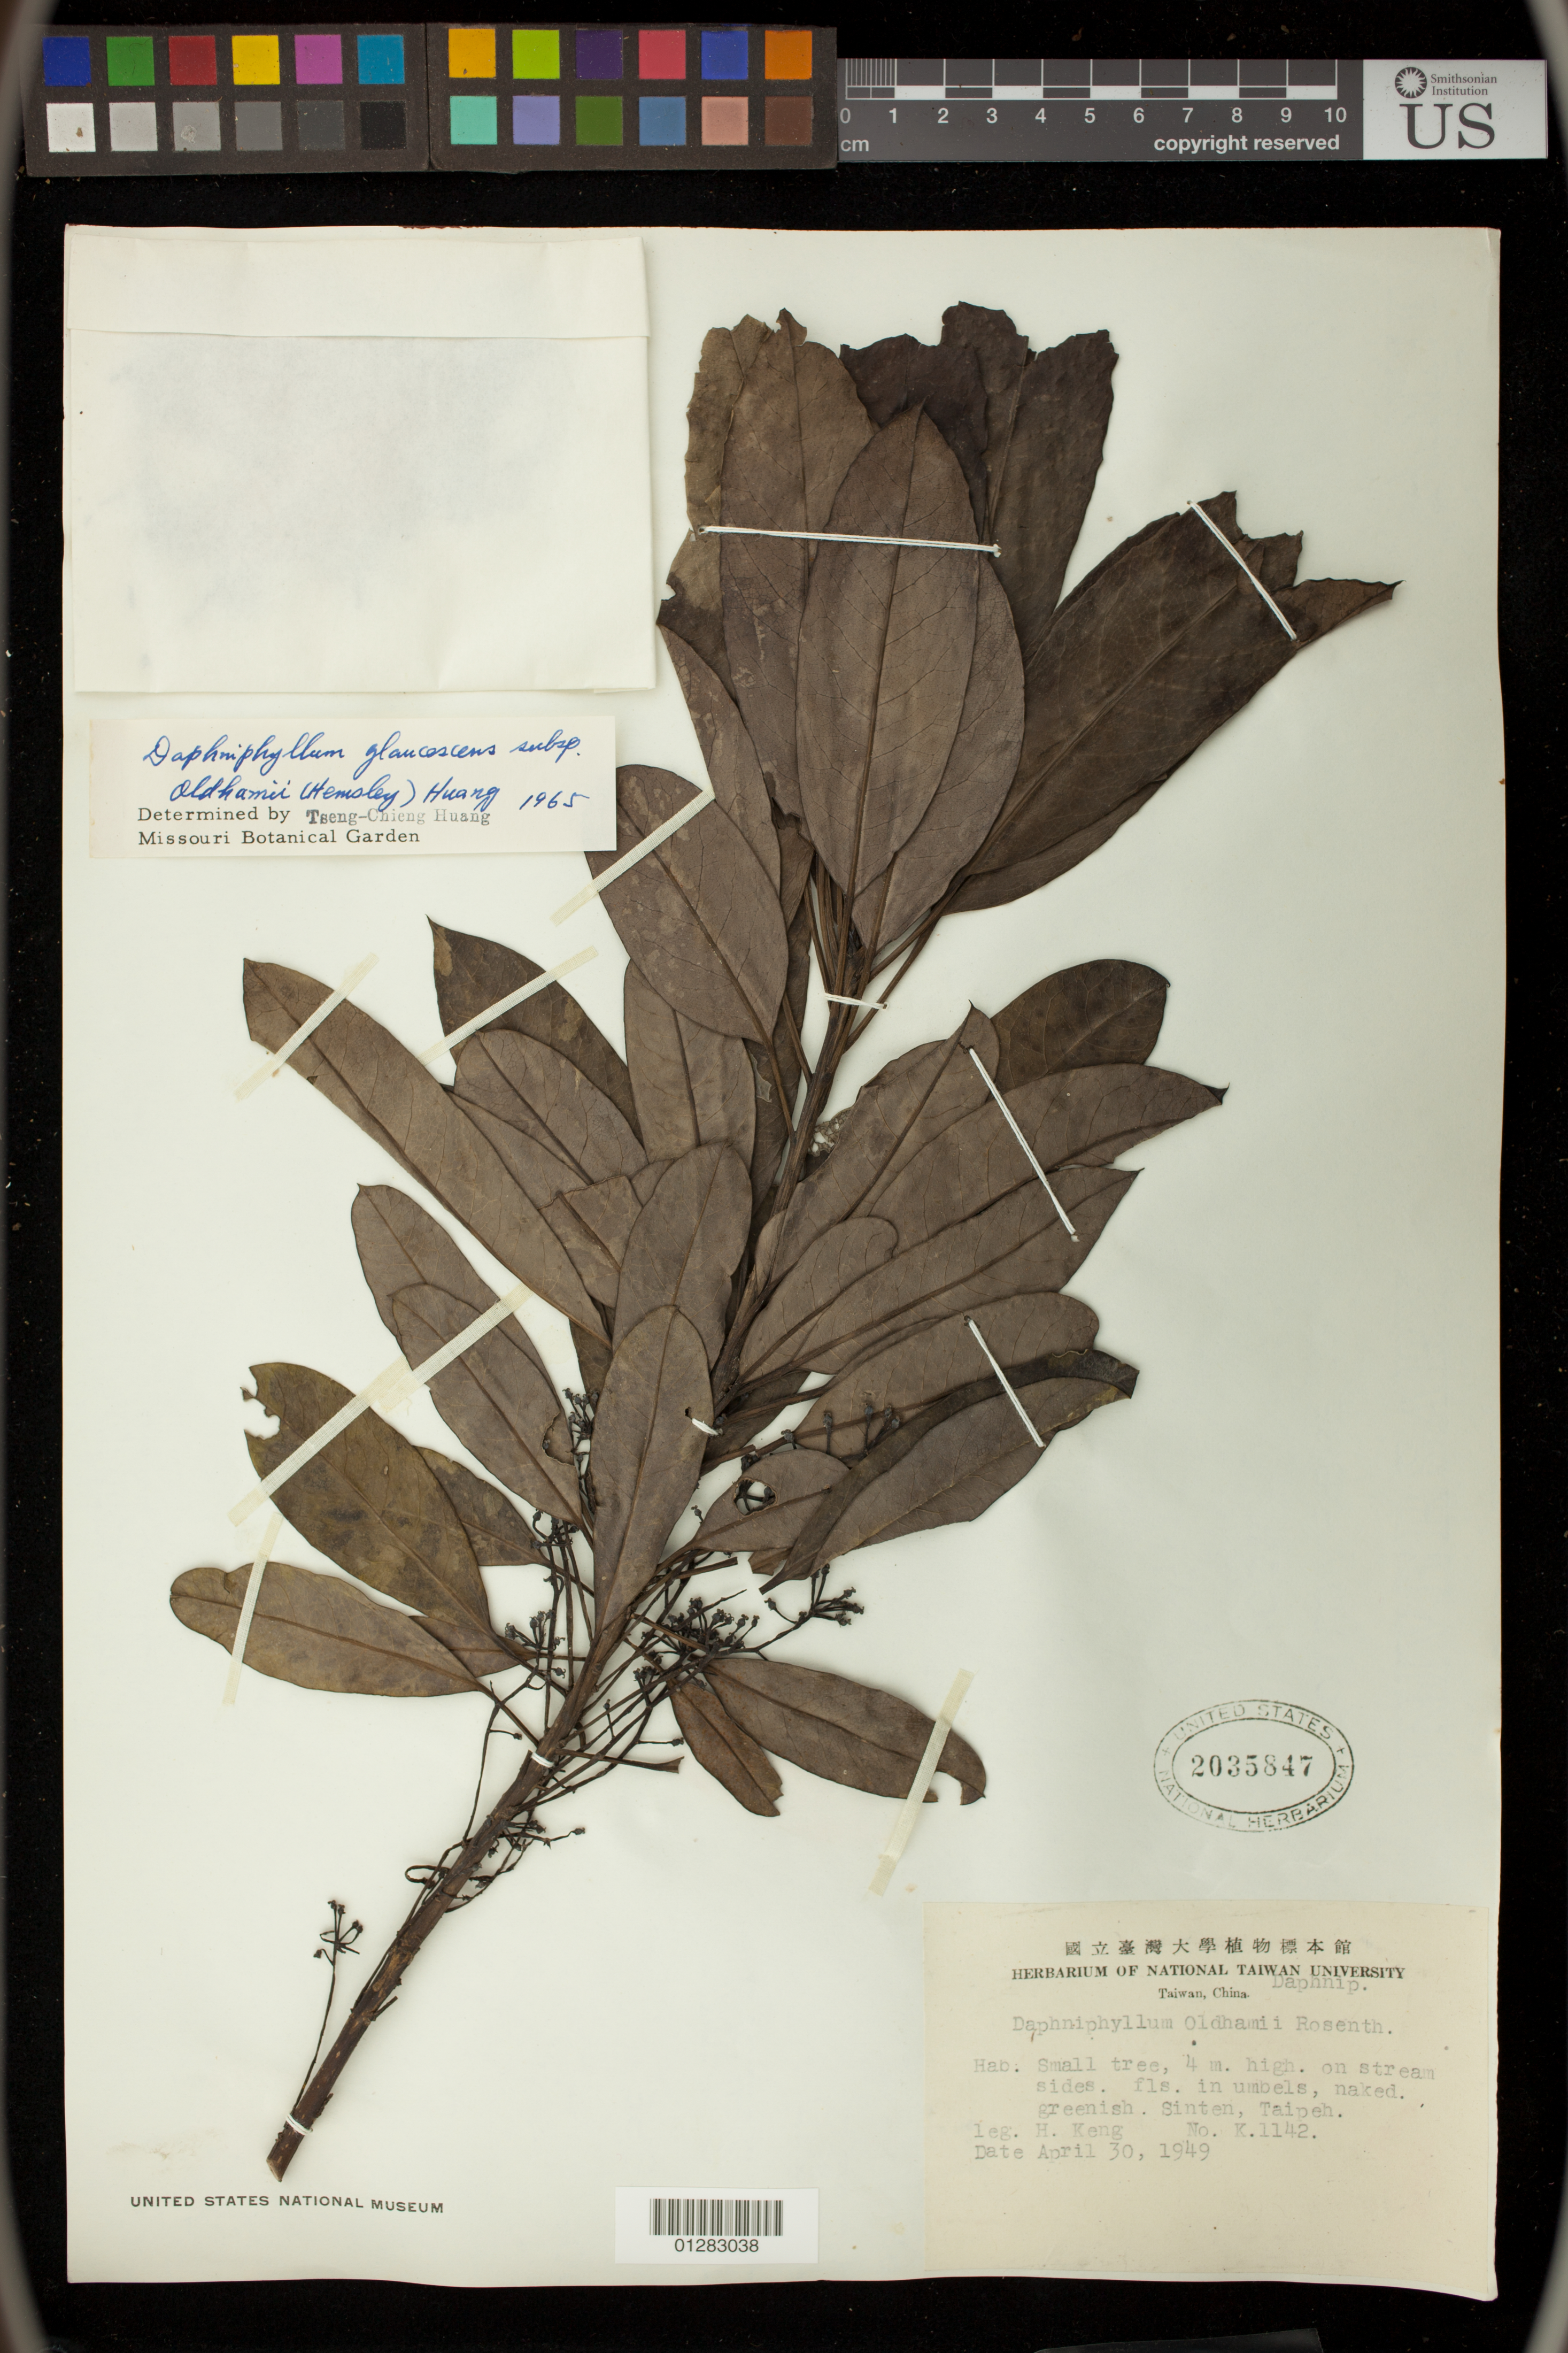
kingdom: Plantae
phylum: Tracheophyta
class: Magnoliopsida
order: Saxifragales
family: Daphniphyllaceae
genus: Daphniphyllum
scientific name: Daphniphyllum glaucescens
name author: Blume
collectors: H. Keng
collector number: K.1142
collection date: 1949-04-30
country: Taiwan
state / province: Taipei City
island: Taiwan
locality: Sinten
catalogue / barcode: US 2035847